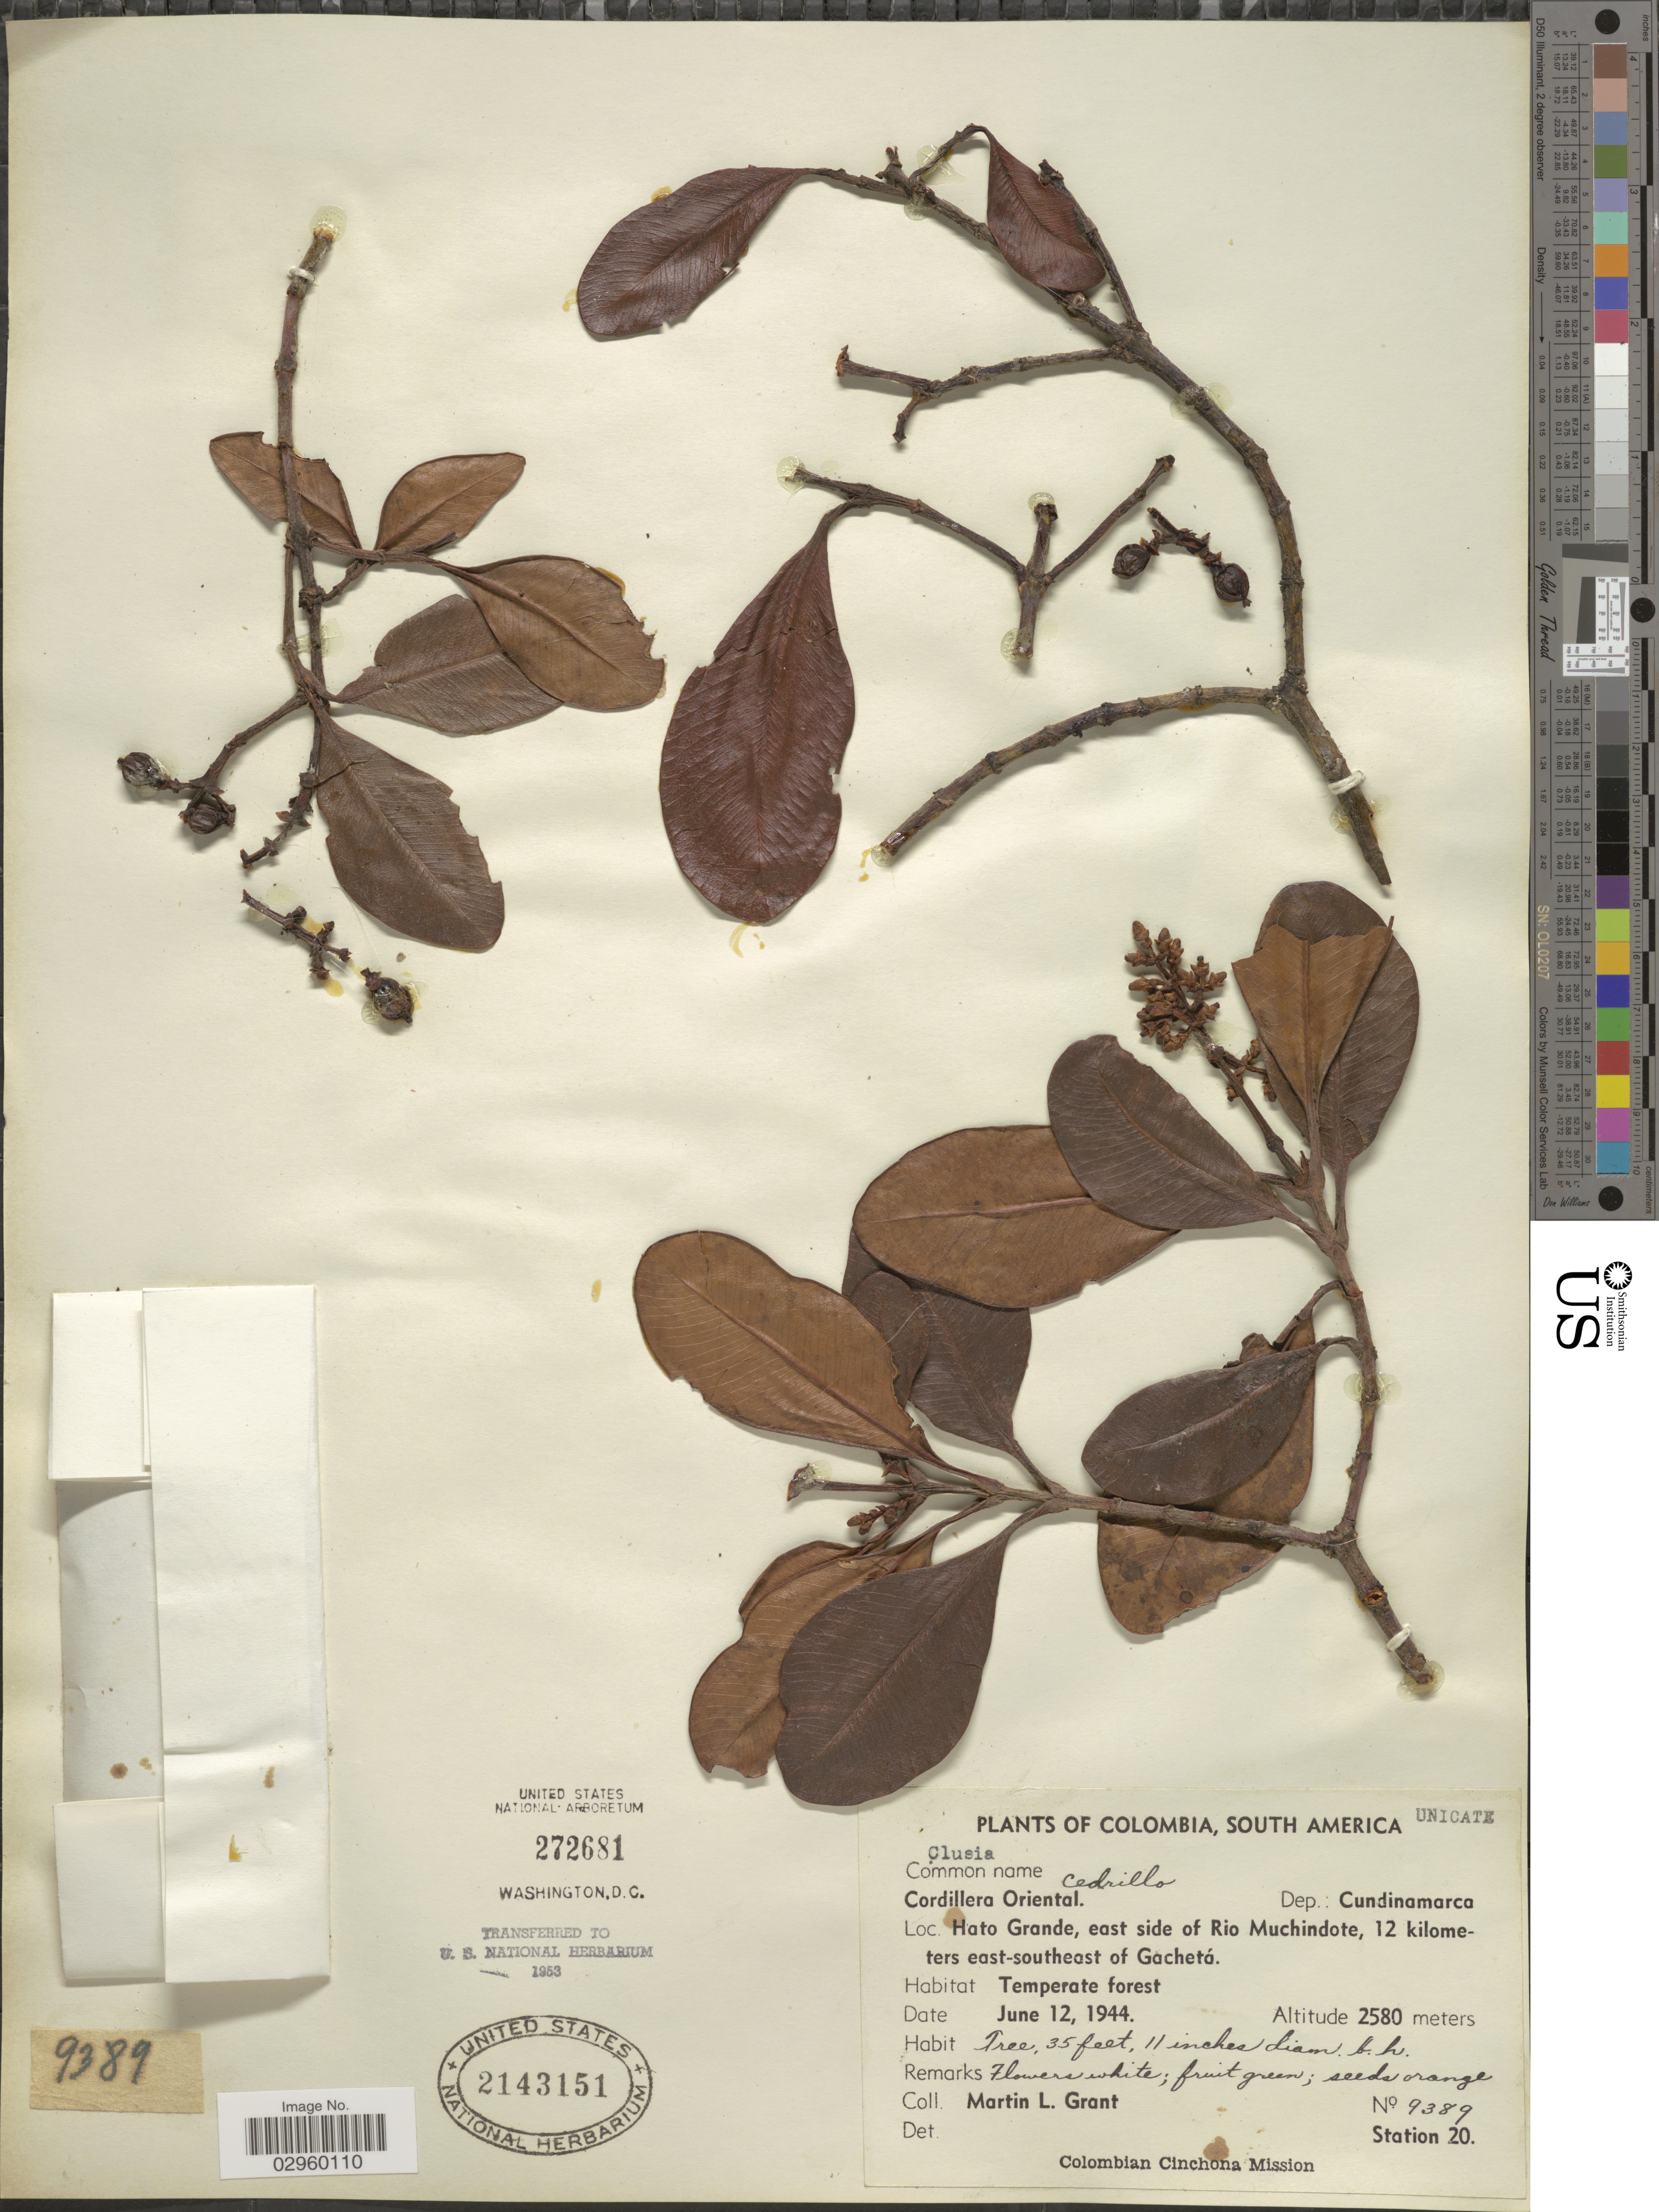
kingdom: Plantae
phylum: Tracheophyta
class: Magnoliopsida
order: Malpighiales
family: Clusiaceae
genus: Clusia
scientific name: Clusia sp.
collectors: M. L. Grant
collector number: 9387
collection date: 1944-06-12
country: Colombia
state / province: Cundinamarca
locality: Cordillera Oriental, Dep.: Cundinamarca, Hato Grande, east side of Rio Muchindote, 12 kilometers east-southeast of Gachetá, Station 20.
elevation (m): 2580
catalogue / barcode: US 2143151